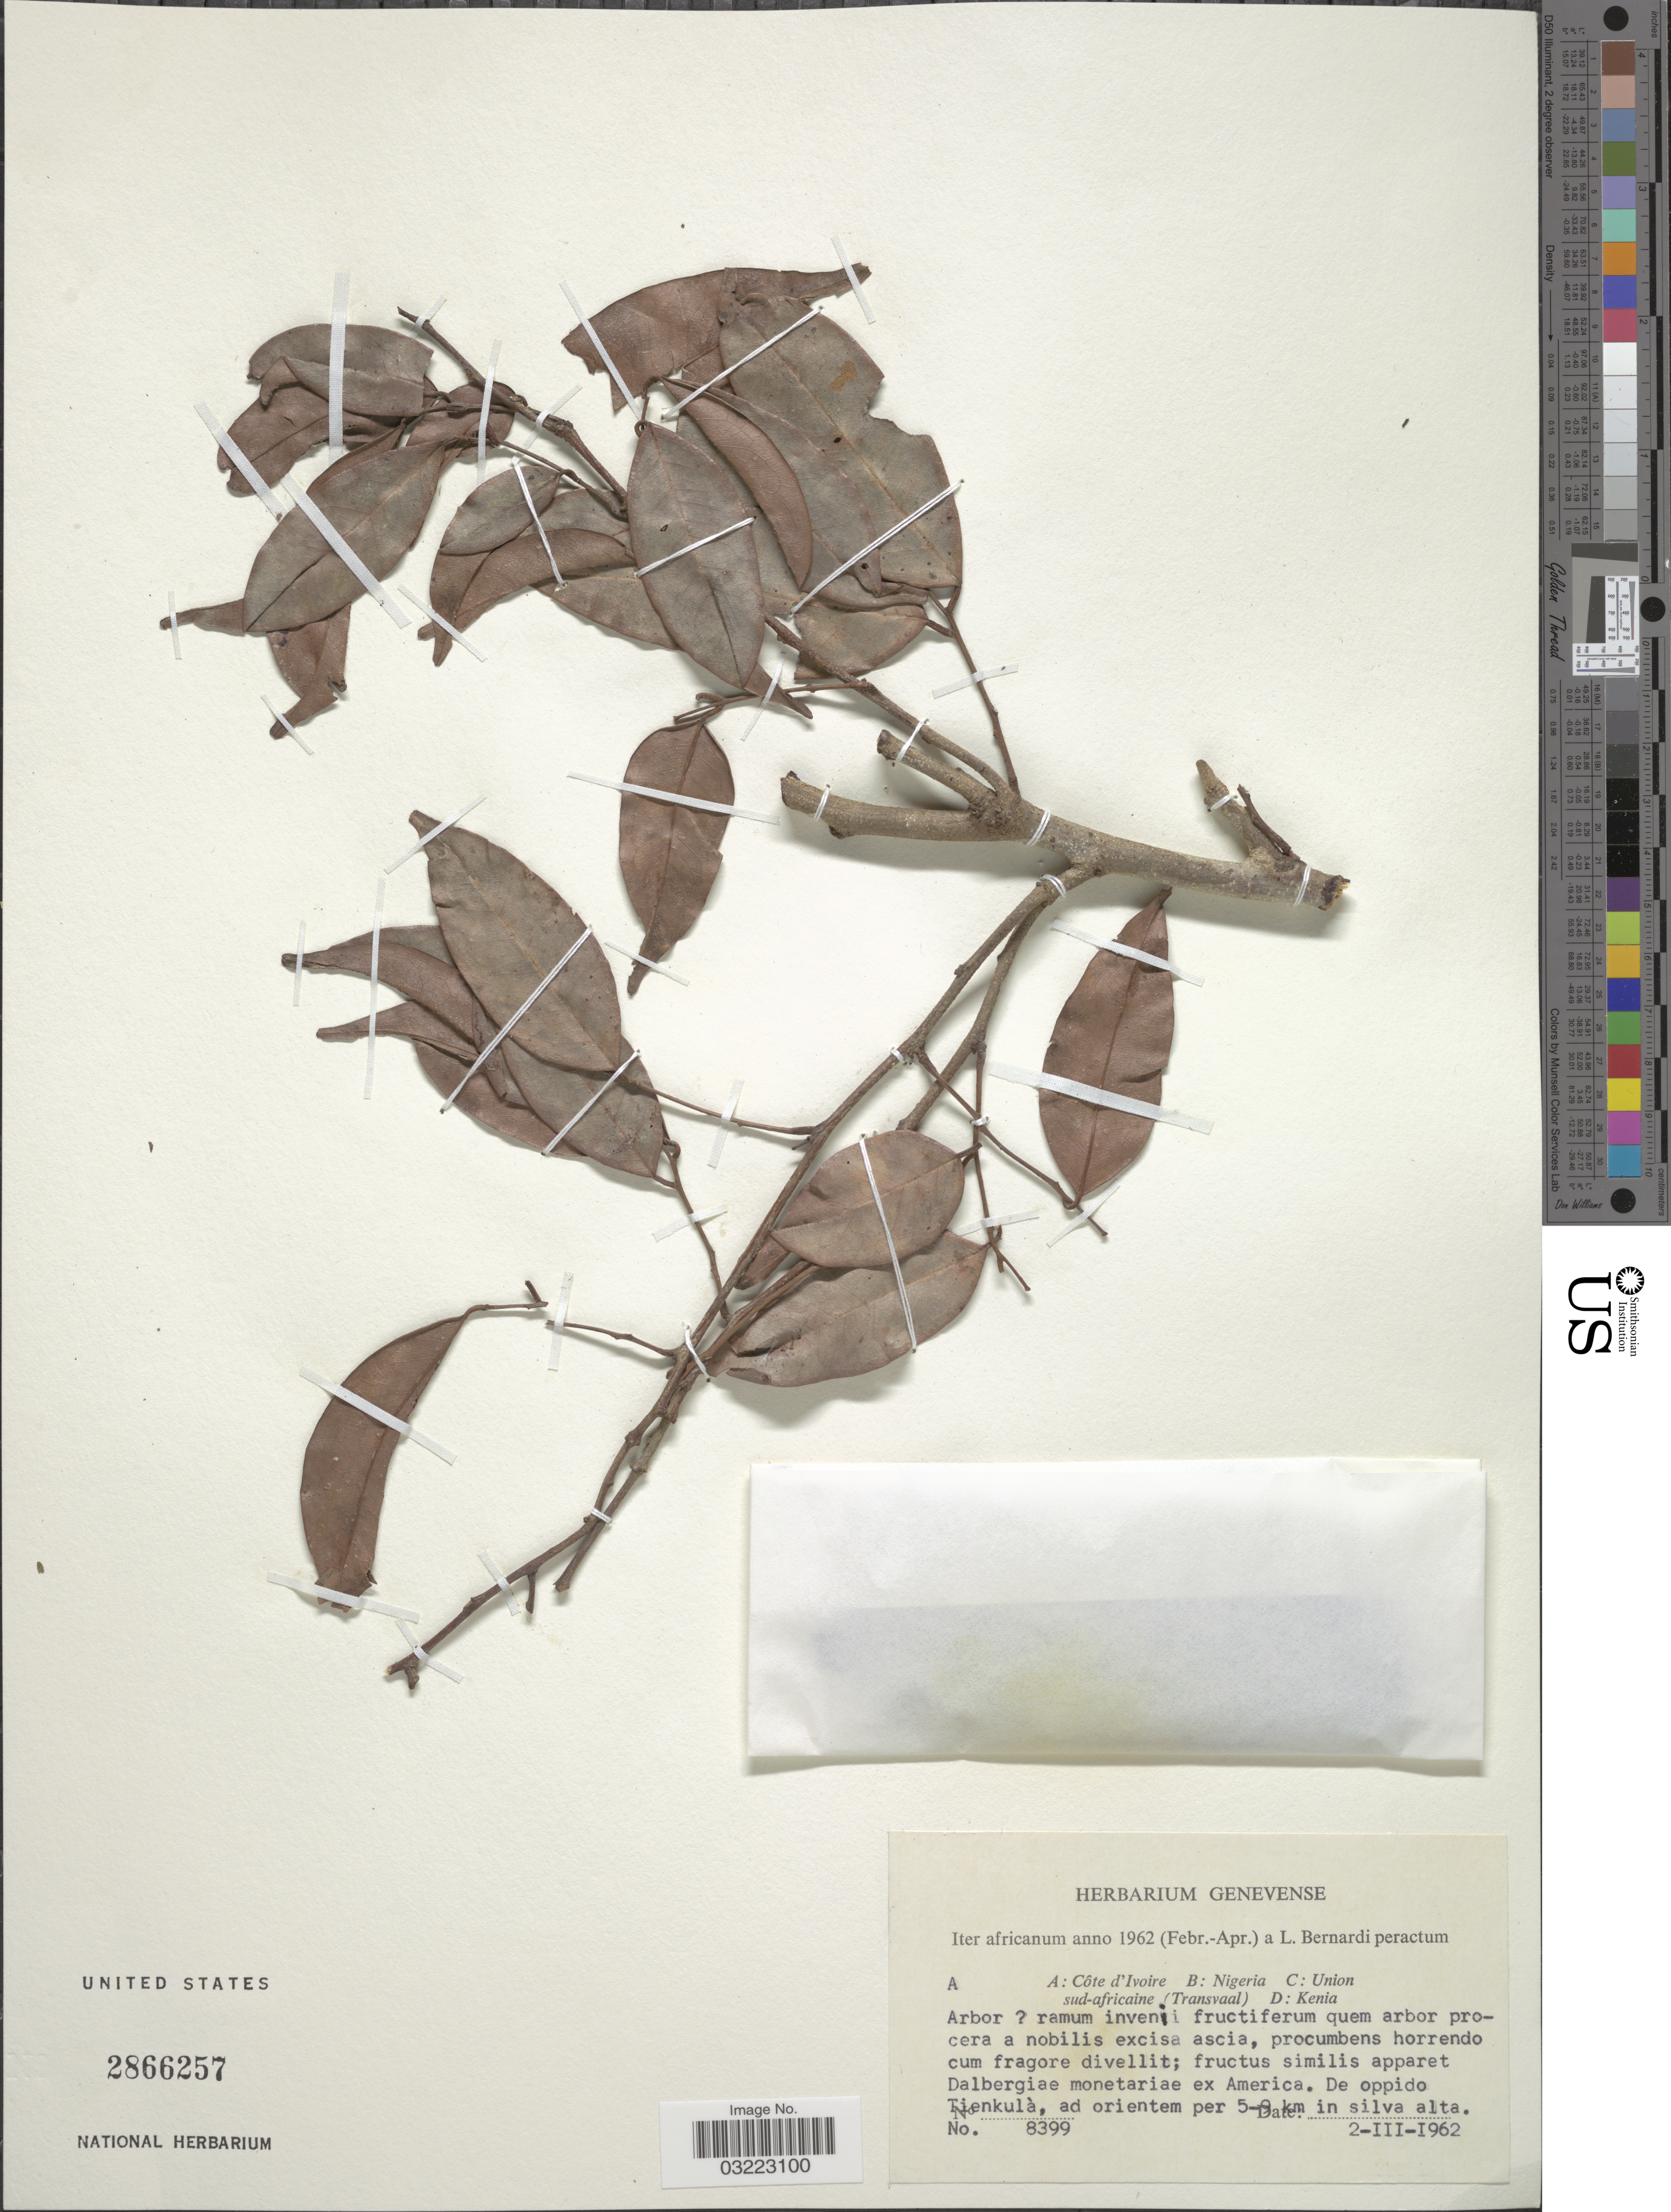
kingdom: Plantae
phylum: Tracheophyta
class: Magnoliopsida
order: Fabales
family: Fabaceae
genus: Dialium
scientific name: Dialium polyanthum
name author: Harms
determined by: Rojo, Justo P., (L), Nationaal Herbarium Nederland, Leiden University branch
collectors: L. Bernardi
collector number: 8399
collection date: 1962-03-02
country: Ivory Coast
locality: Côte d'Ivoire. De oppido Tienkulà, ad orientem per 5-9 km in silva alta.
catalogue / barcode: US 2866257